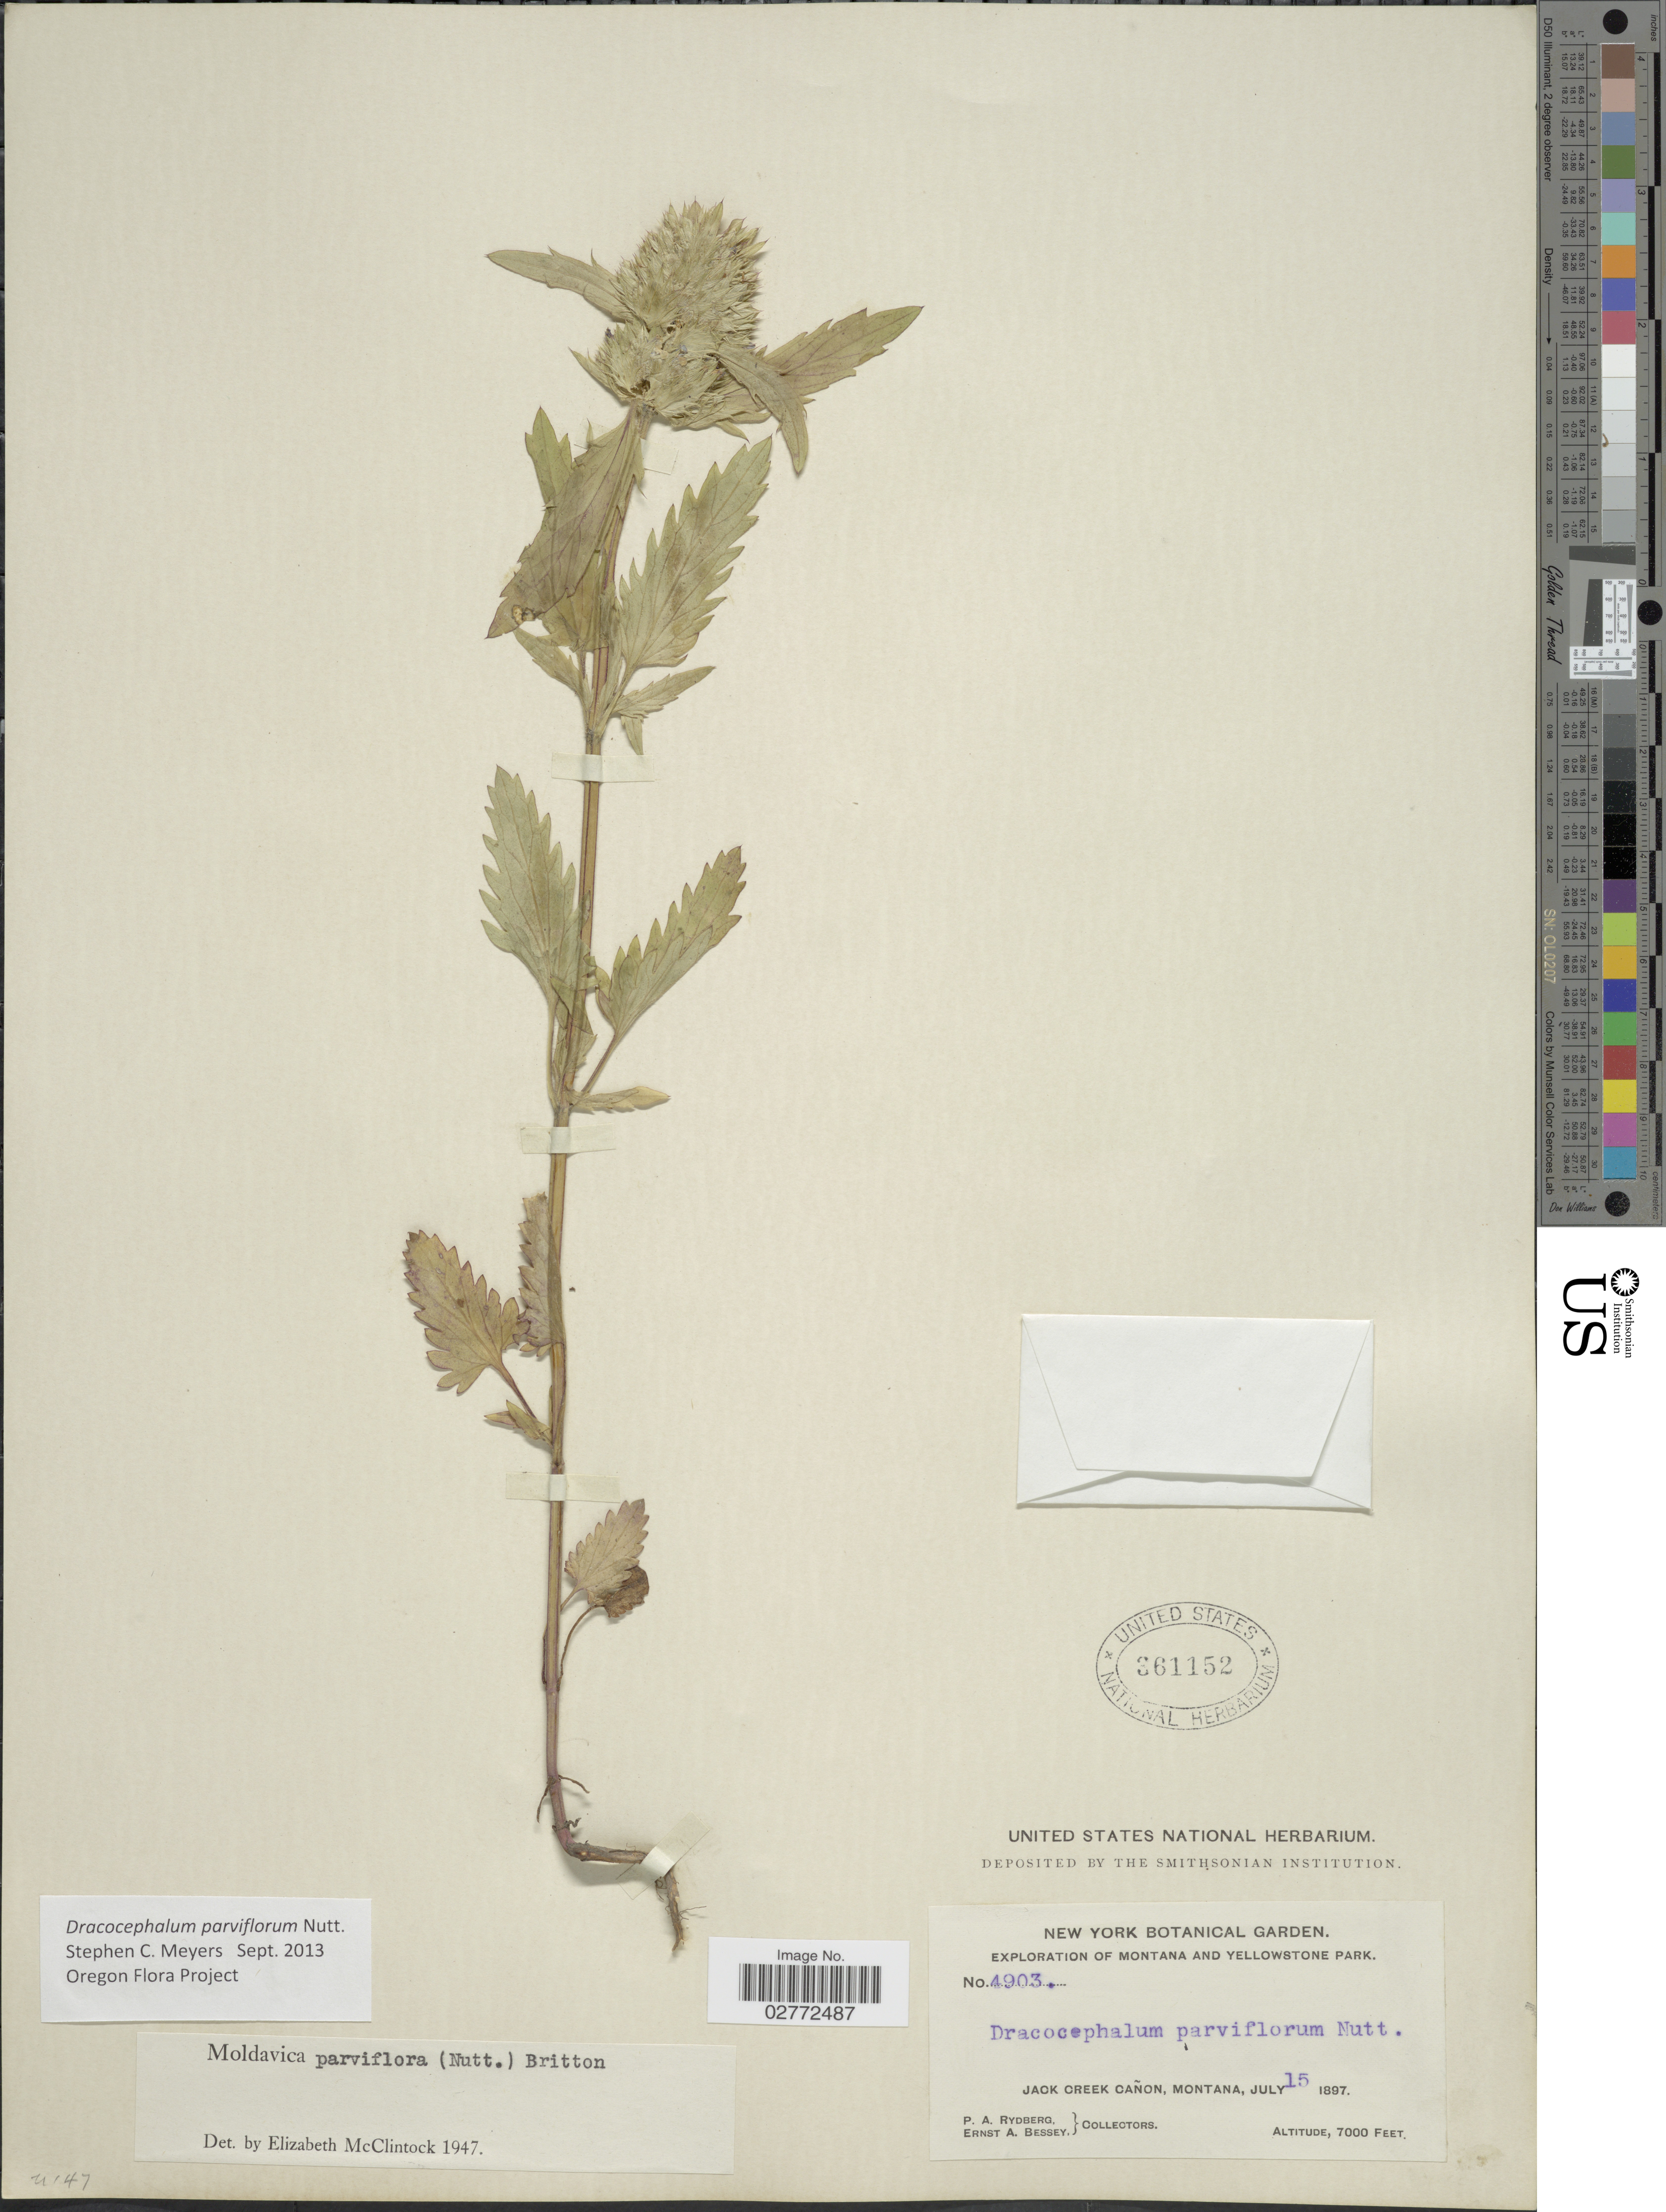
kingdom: Plantae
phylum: Tracheophyta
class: Magnoliopsida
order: Lamiales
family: Lamiaceae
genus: Dracocephalum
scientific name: Dracocephalum parviflorum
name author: Nutt.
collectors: P. A. Rydberg & E. A. Bessey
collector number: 4903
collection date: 1897-07-15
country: United States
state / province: Montana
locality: Montana and Yellowstone Park. Jack Creek Cañon.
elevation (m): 2134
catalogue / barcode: US 361152